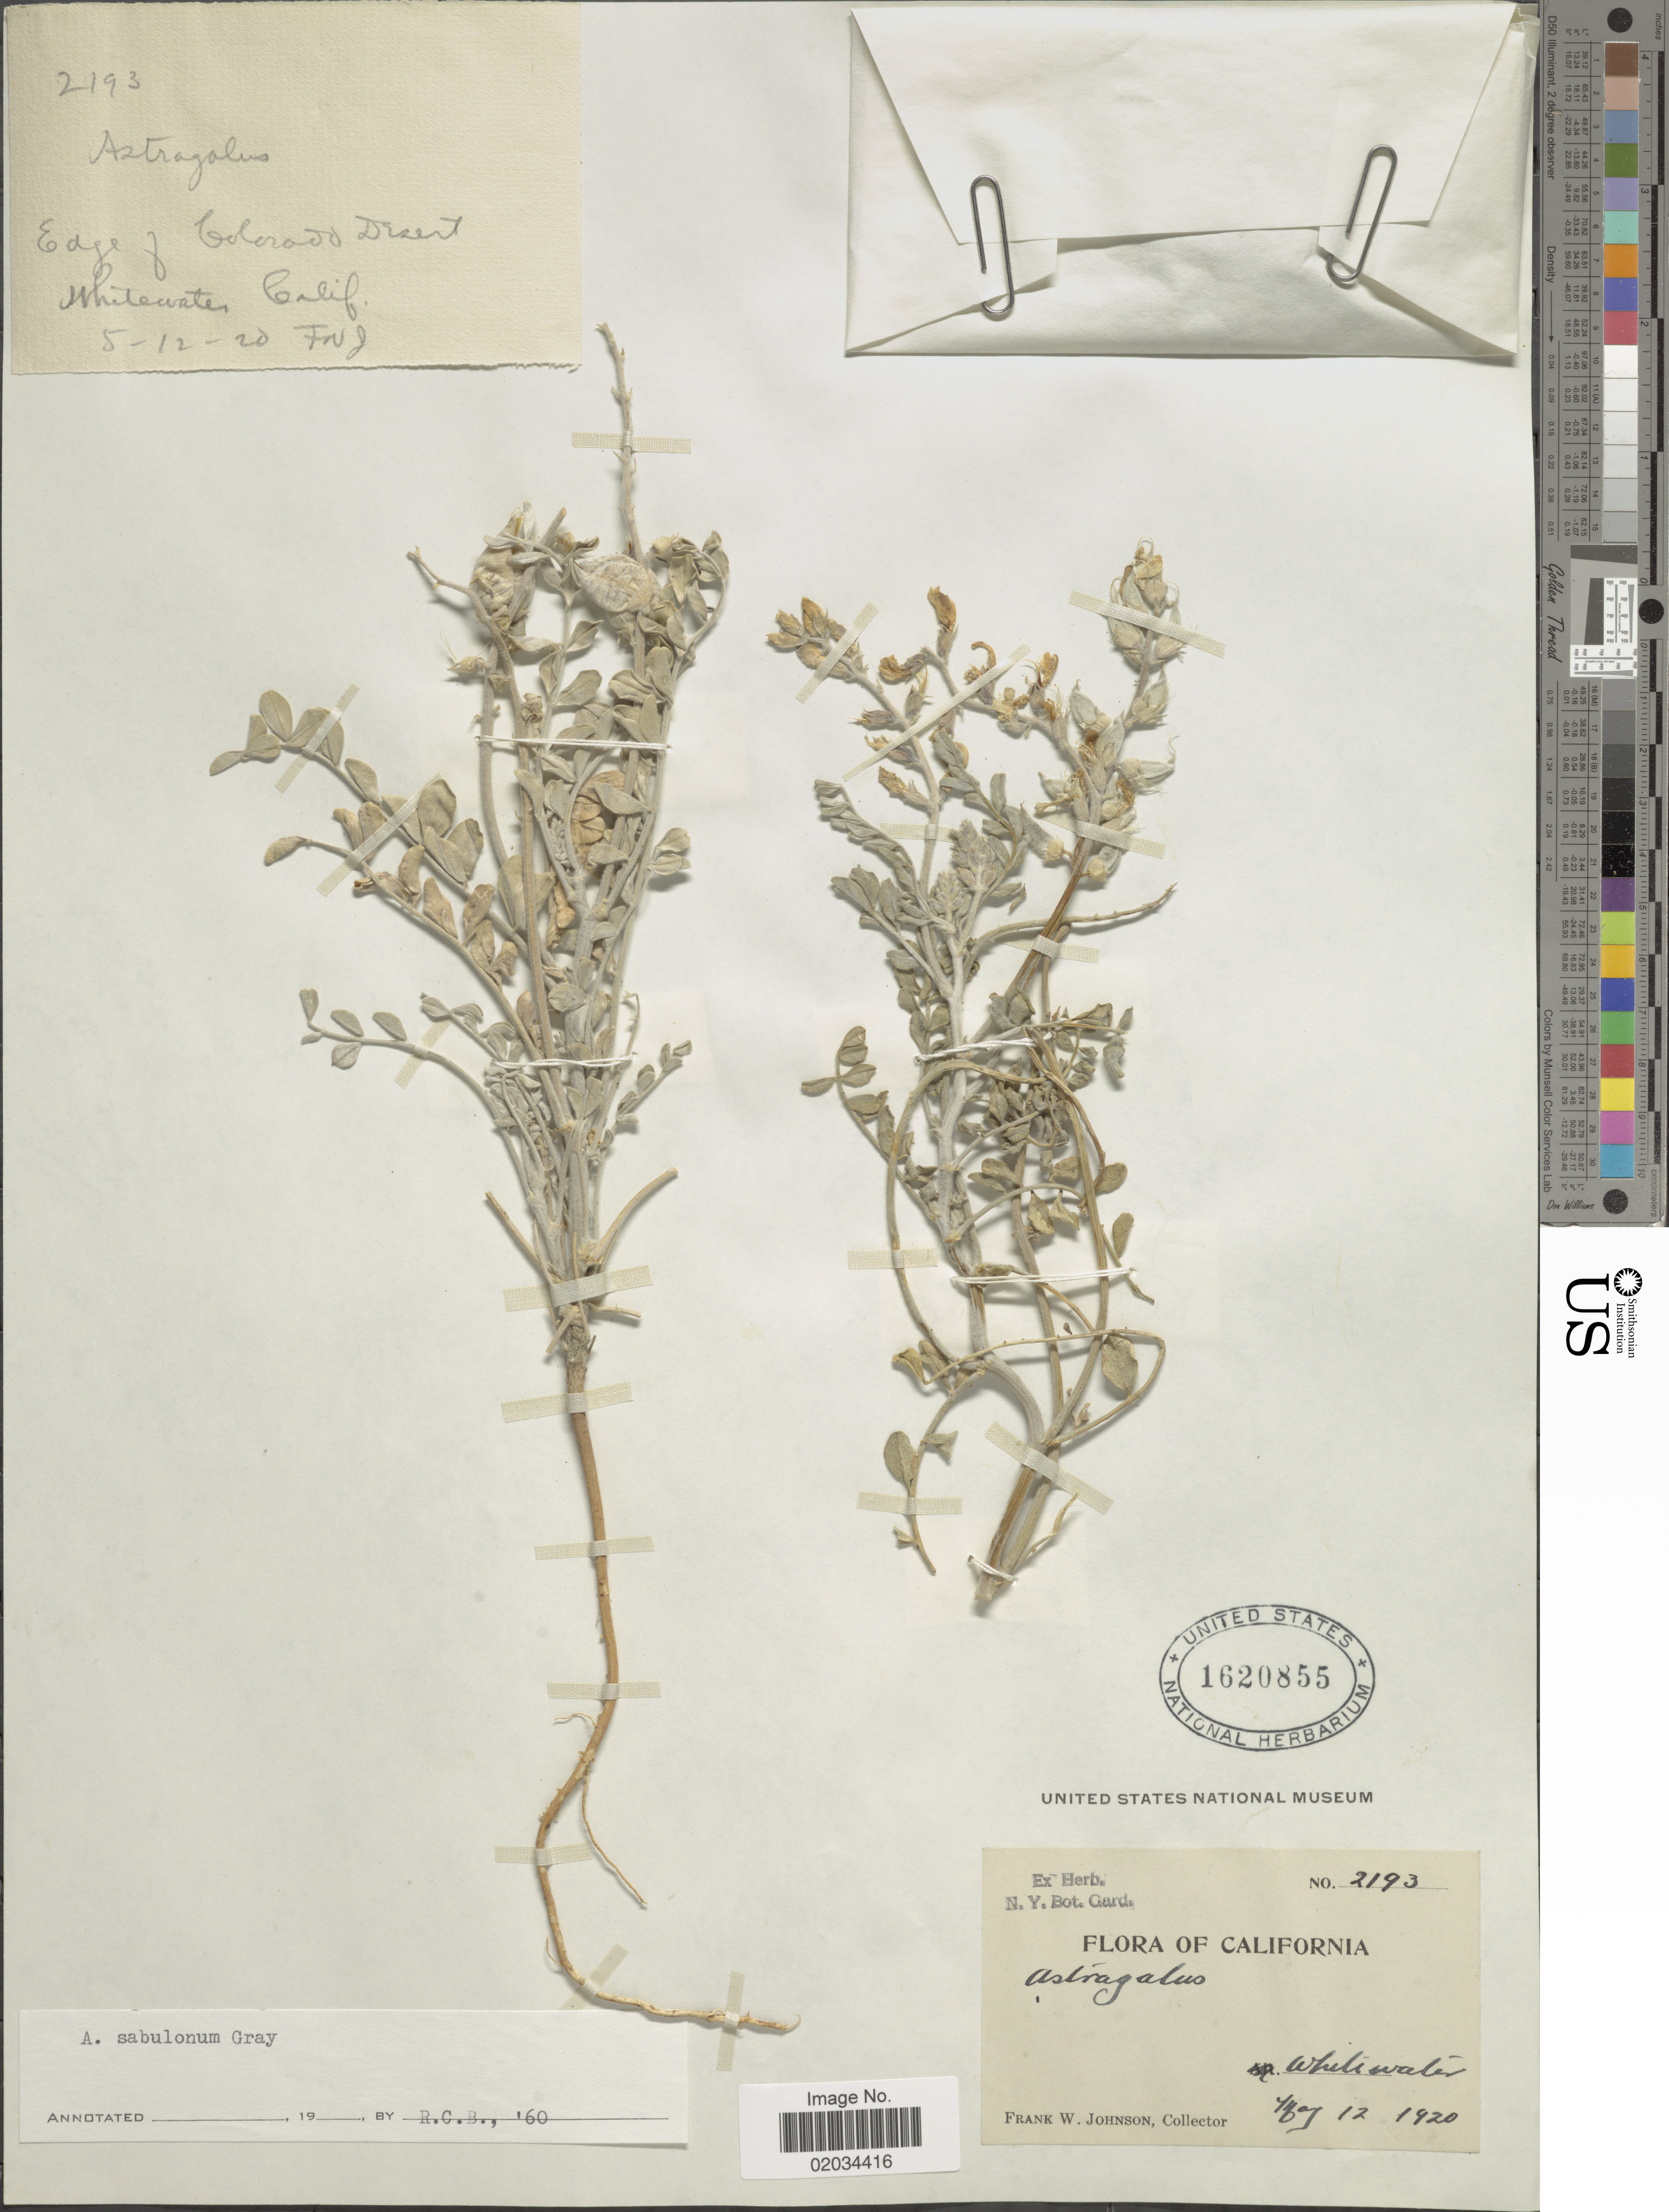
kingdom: Plantae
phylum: Tracheophyta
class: Magnoliopsida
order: Fabales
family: Fabaceae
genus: Astragalus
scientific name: Astragalus sabulonum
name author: A. Gray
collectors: F. W. Johnson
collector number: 2193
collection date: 1920-05-12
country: United States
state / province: California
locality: Edge of Colorado Desert, Whitewater, Calif.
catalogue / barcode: US 1620855